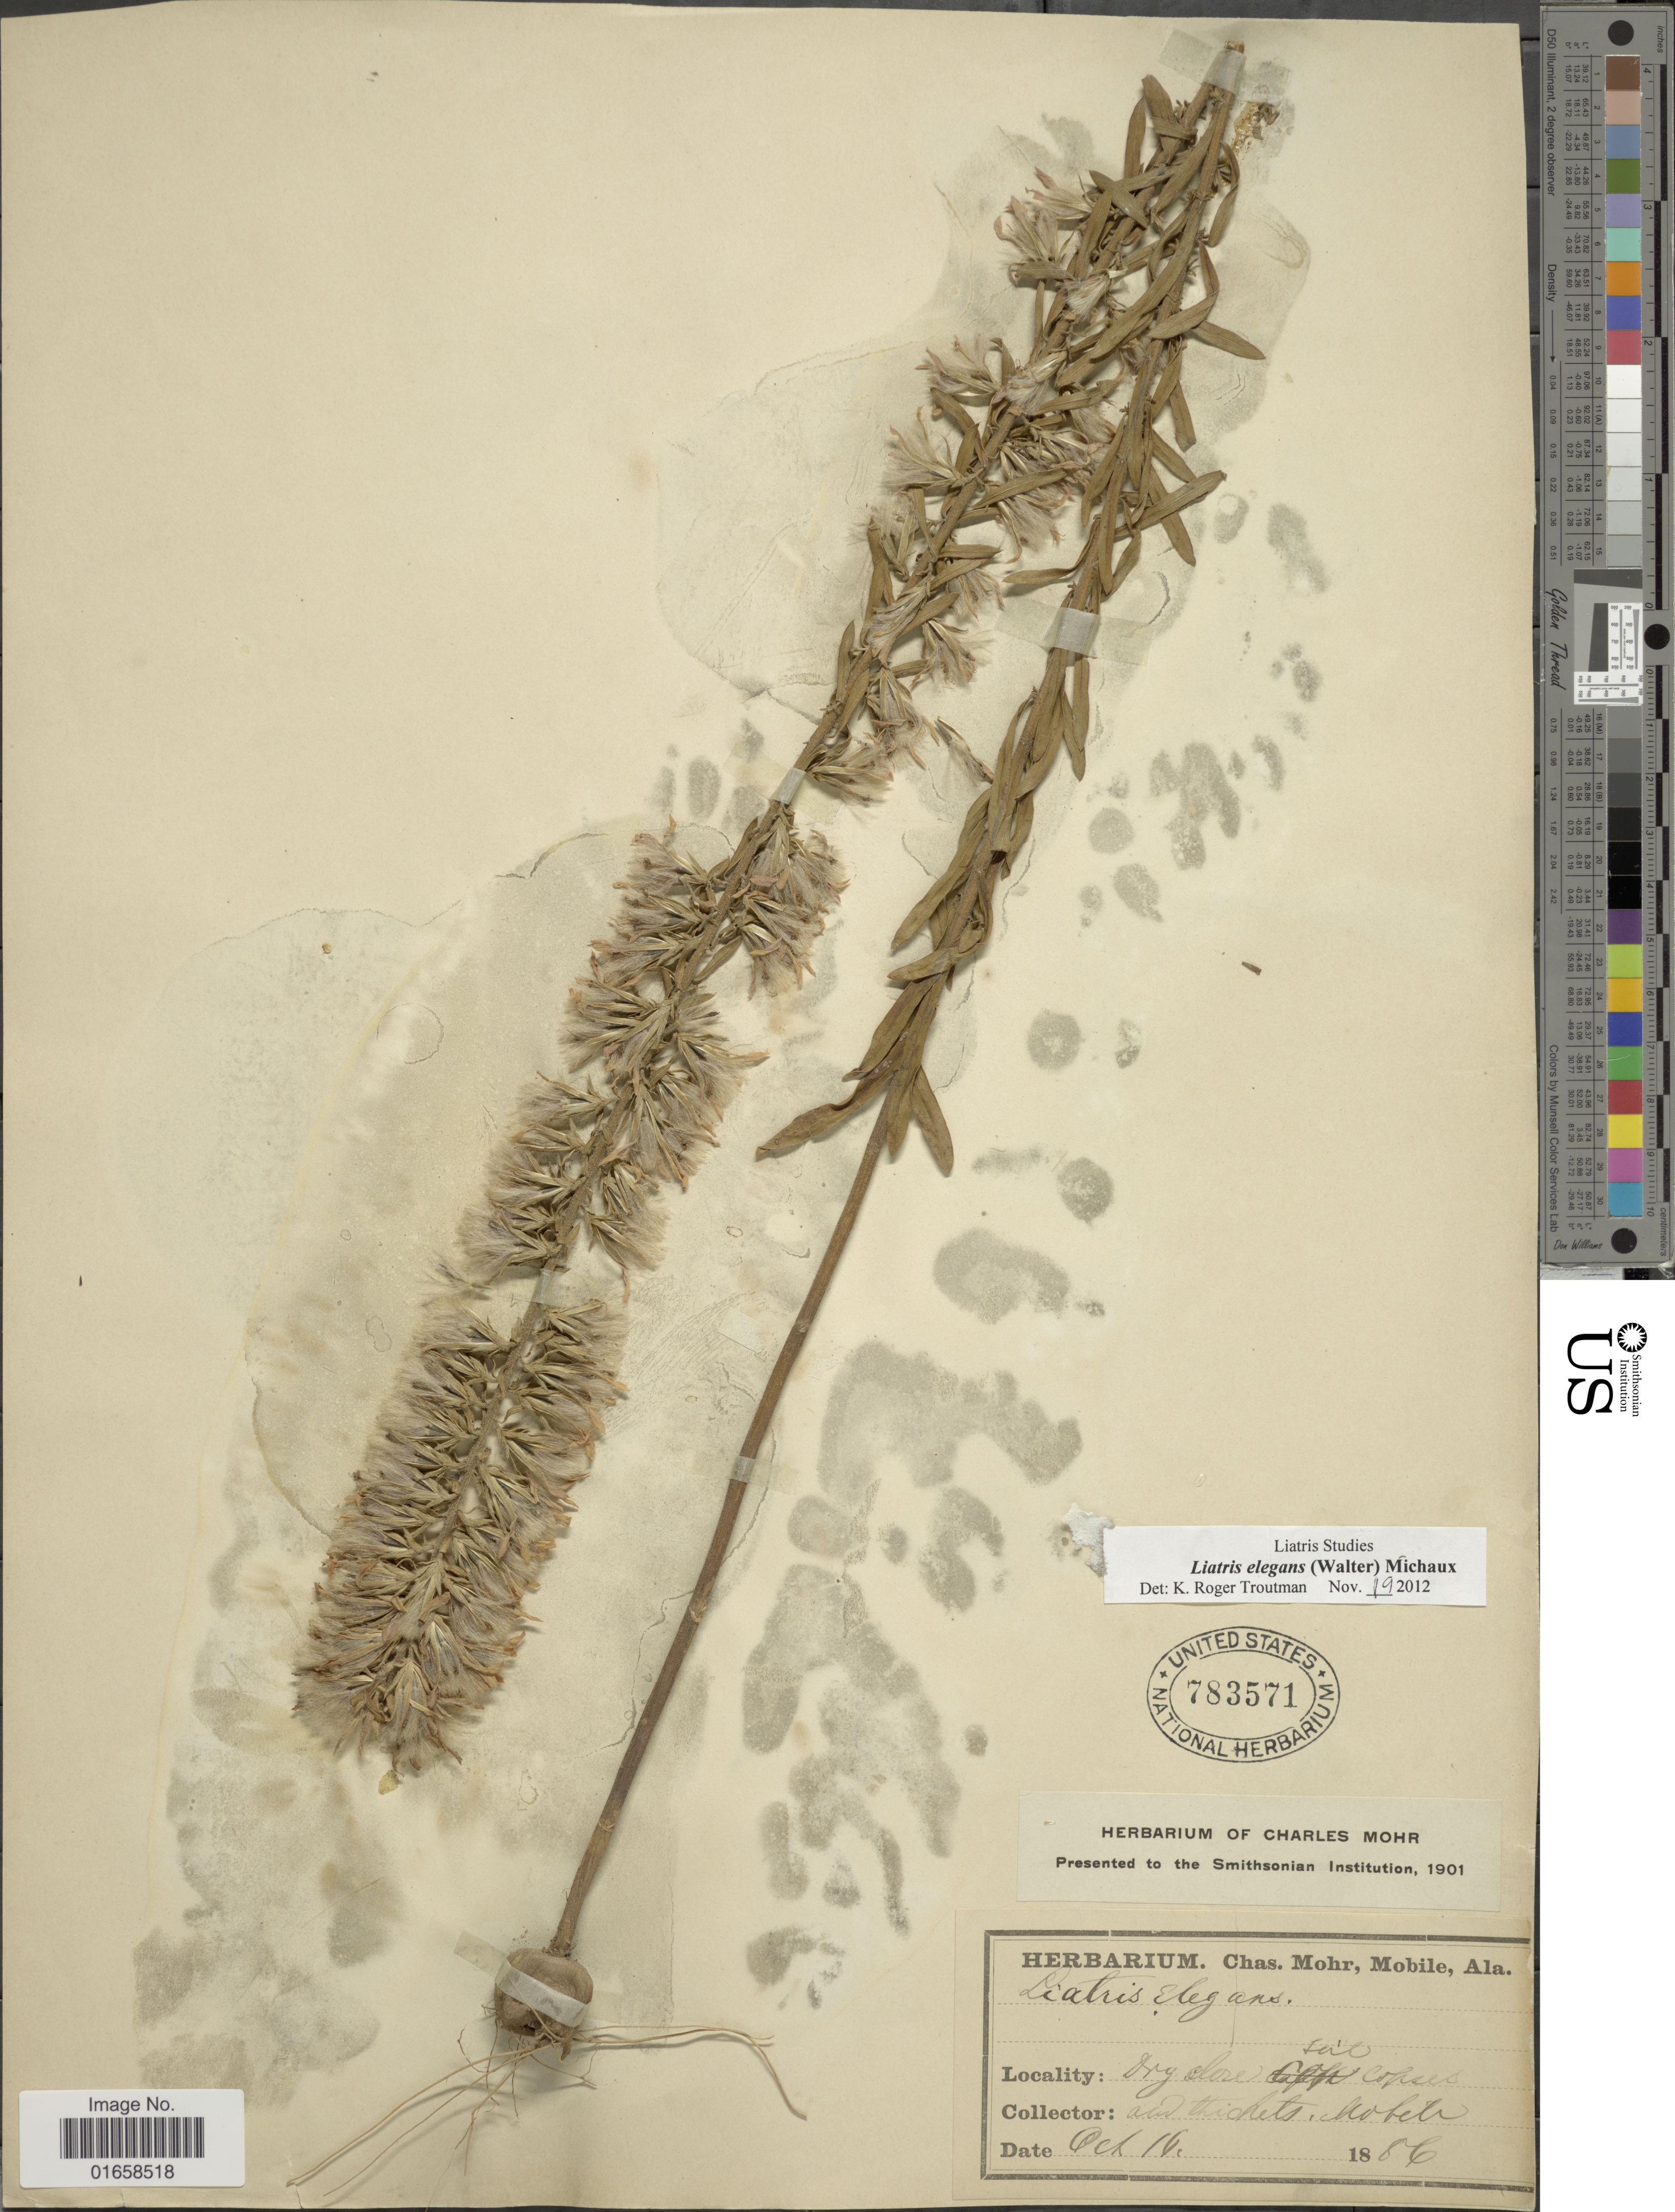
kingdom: Plantae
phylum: Tracheophyta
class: Magnoliopsida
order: Asterales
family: Asteraceae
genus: Liatris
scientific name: Liatris elegans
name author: (Walter) Michx.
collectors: ex herb. Charles Mohr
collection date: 1886-10-16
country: United States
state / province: Alabama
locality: Dry slope, Fal Copres, and thickets, Mobile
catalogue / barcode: US 783571